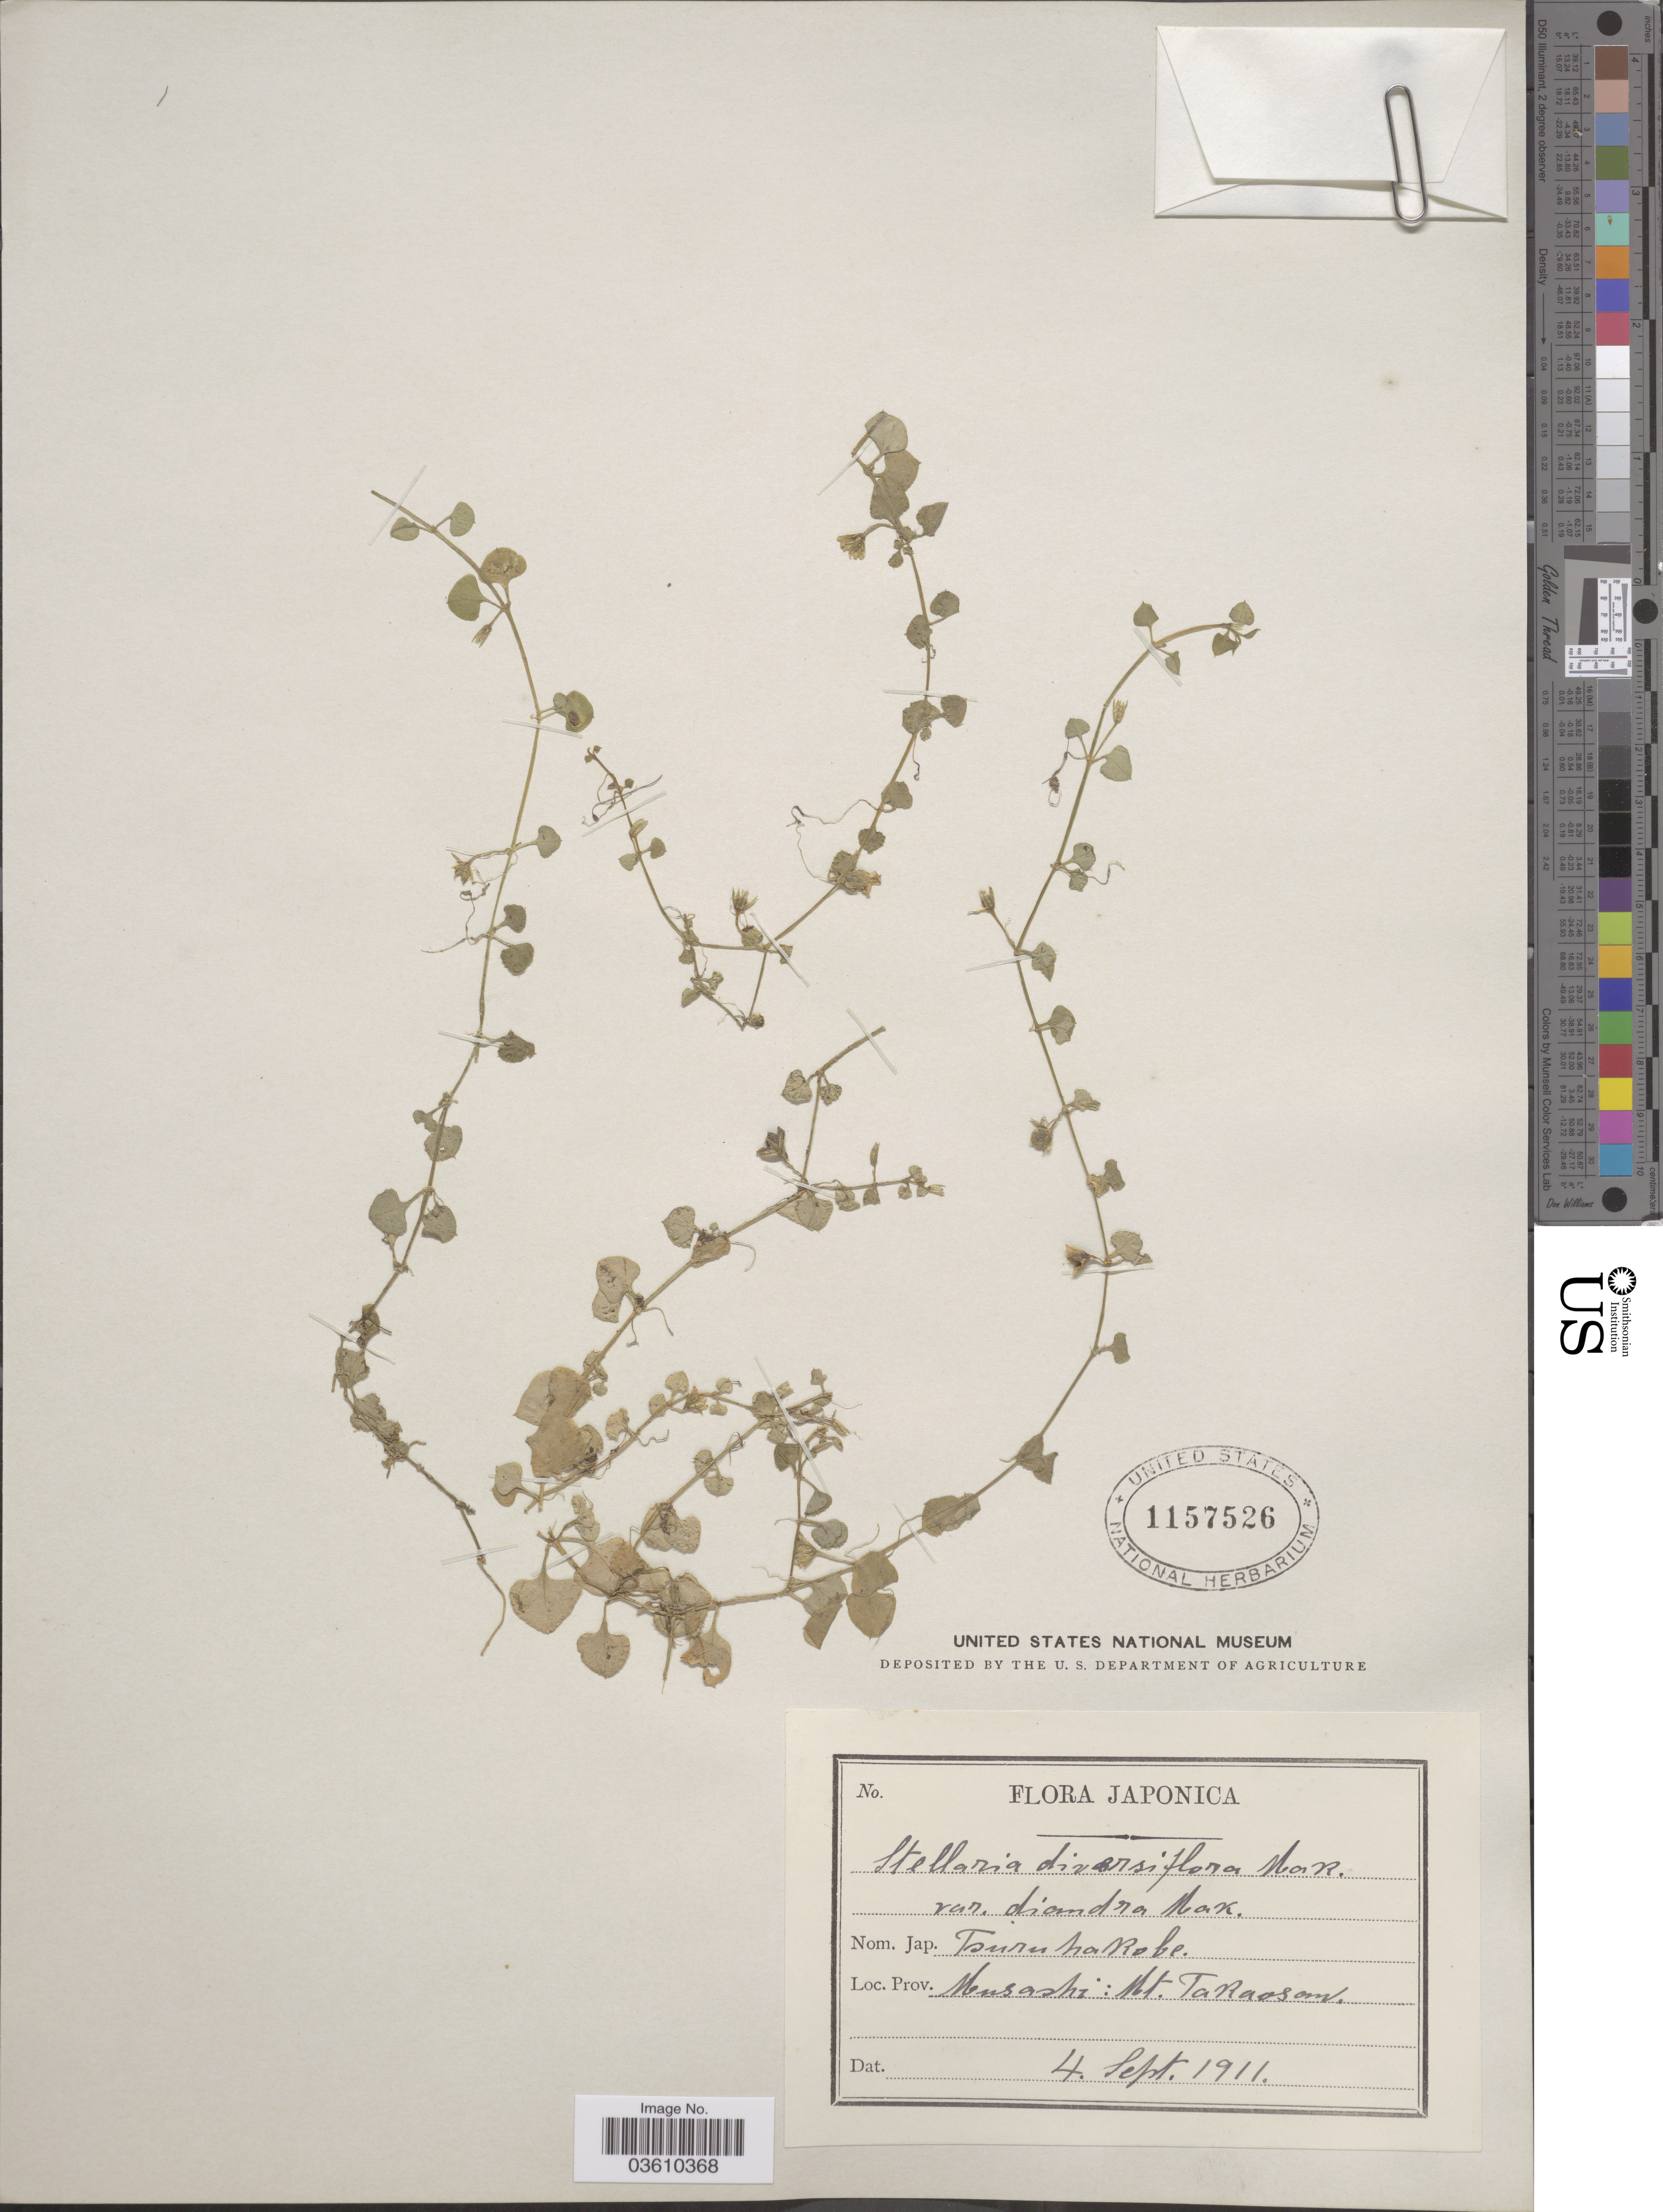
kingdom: Plantae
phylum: Tracheophyta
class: Magnoliopsida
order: Caryophyllales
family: Caryophyllaceae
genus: Nubelaria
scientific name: Nubelaria diversiflora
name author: (Maxim.) M.T. Sharples & E.A. Tripp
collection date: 1911-09-04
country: Japan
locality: Musashi: Mt. Takaosan.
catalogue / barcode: US 1157526